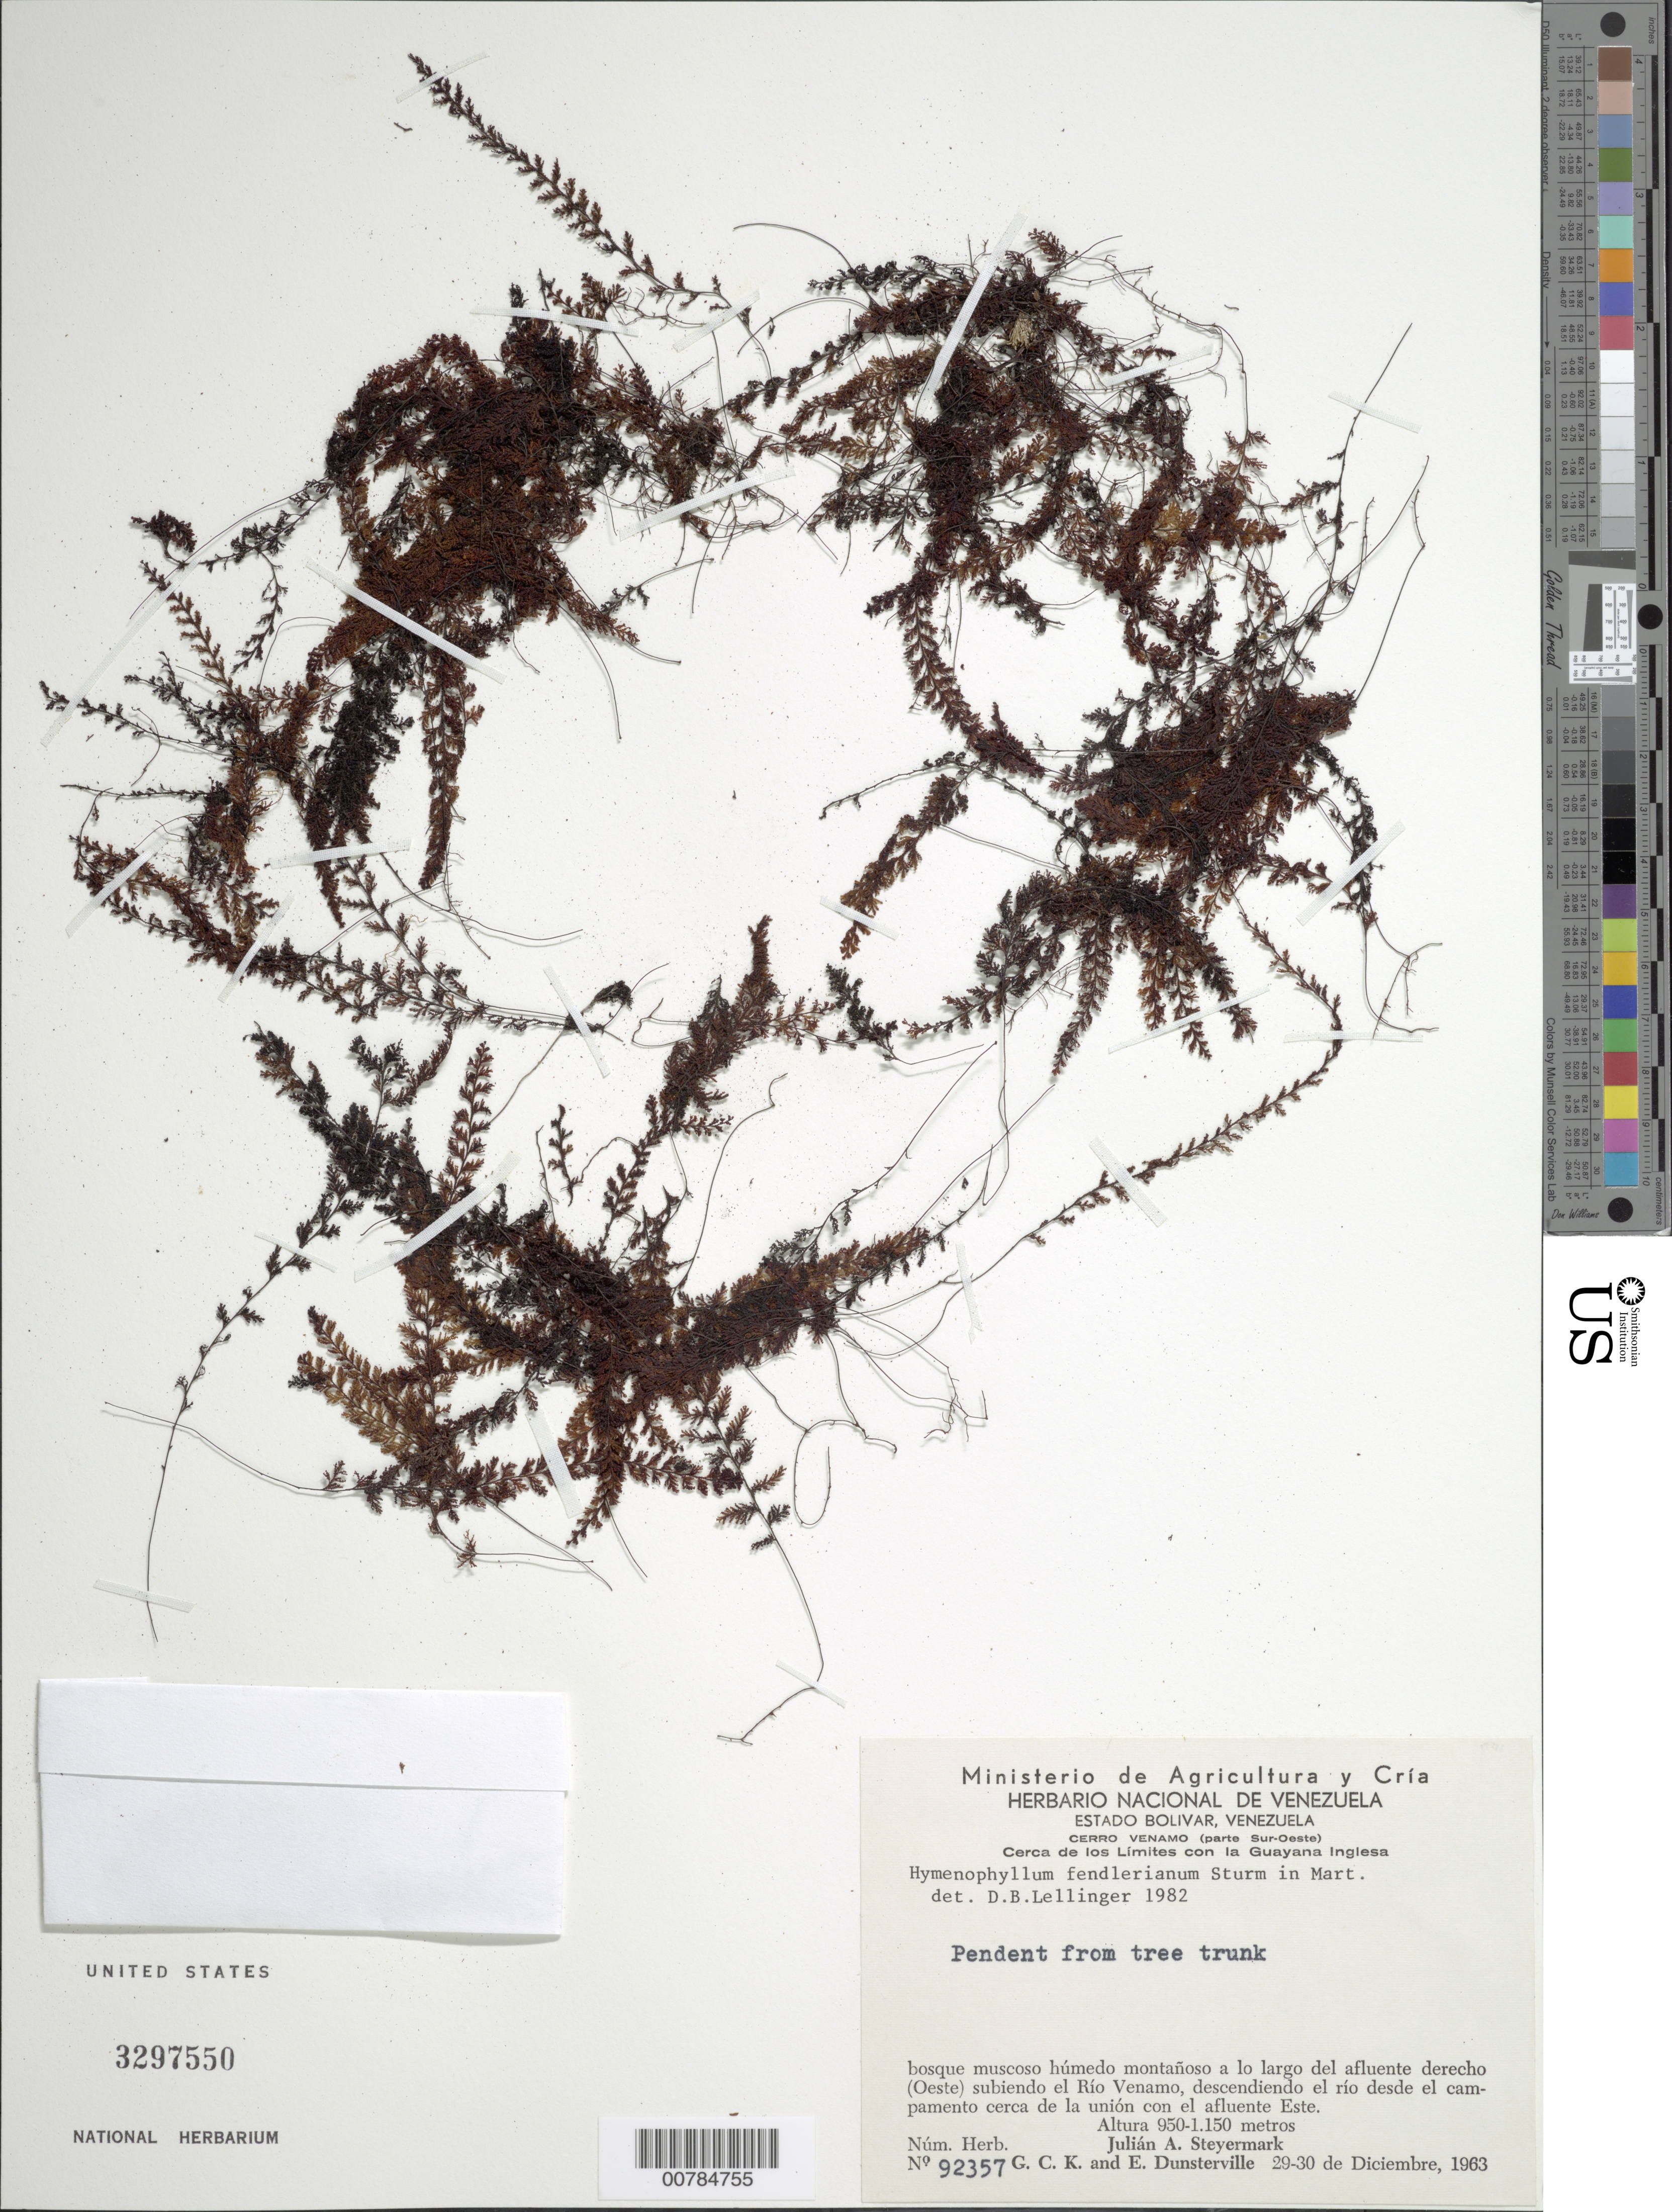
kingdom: Plantae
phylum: Tracheophyta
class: Polypodiopsida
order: Hymenophyllales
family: Hymenophyllaceae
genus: Hymenophyllum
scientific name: Hymenophyllum fendlerianum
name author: J.W. Sturm in Mart.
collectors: J. Steyermark, G. C. K. Dunsterville & E. Dunsterville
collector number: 92357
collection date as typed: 29-Dec-63 to 30-Dec-63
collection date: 1963-12-29/1963-12-30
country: Venezuela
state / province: Bolívar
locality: Cerro Venamo, Río Venamo, cerca de los limites con Guayana Inglesa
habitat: Bosque muscoso húmedo montañoso a lo largo del afluente derecho (Oeste) subiendo el Rio Venamo, descendiendo el rio desde el campamento; on tree trunk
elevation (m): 950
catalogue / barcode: US 3297550